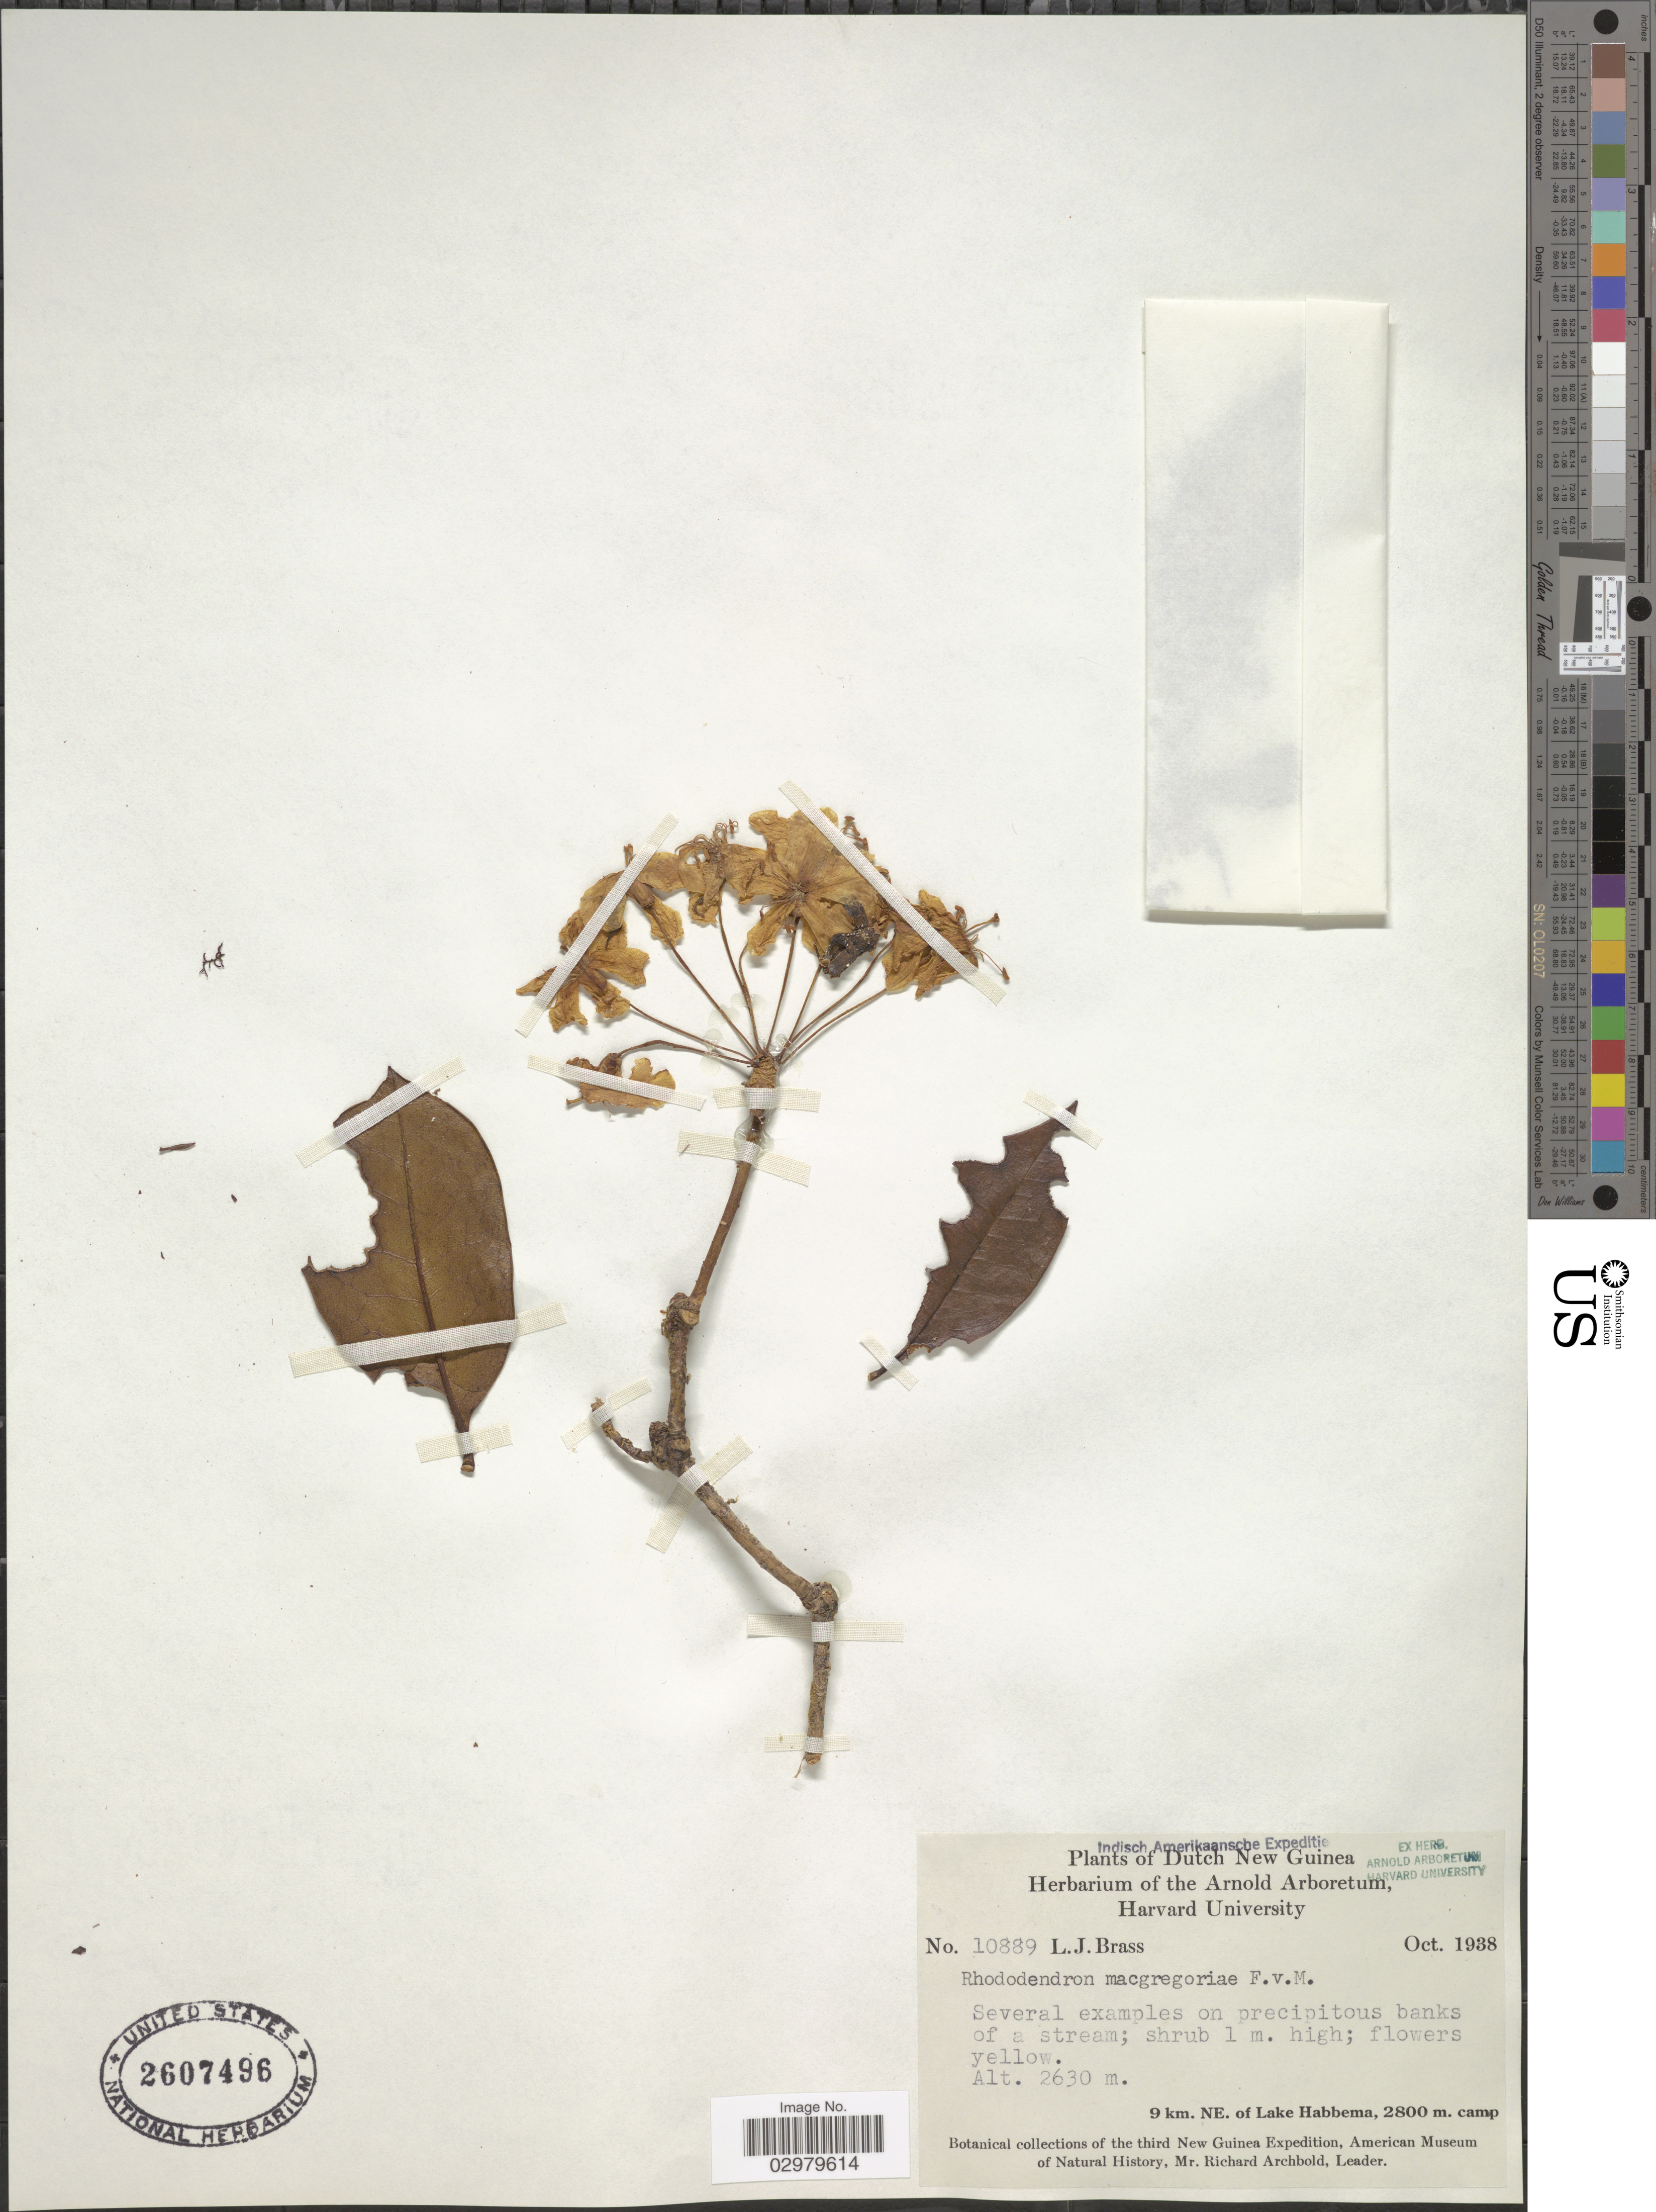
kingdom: Plantae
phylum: Tracheophyta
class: Magnoliopsida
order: Ericales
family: Ericaceae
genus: Rhododendron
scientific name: Rhododendron macgregoriae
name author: F. Muell.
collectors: L. J. Brass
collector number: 10889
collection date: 1938-10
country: Indonesia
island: New Guinea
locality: Dutch New Guinea. 9 km. NE. of Lake Habbema.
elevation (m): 2630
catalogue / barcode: US 2607496